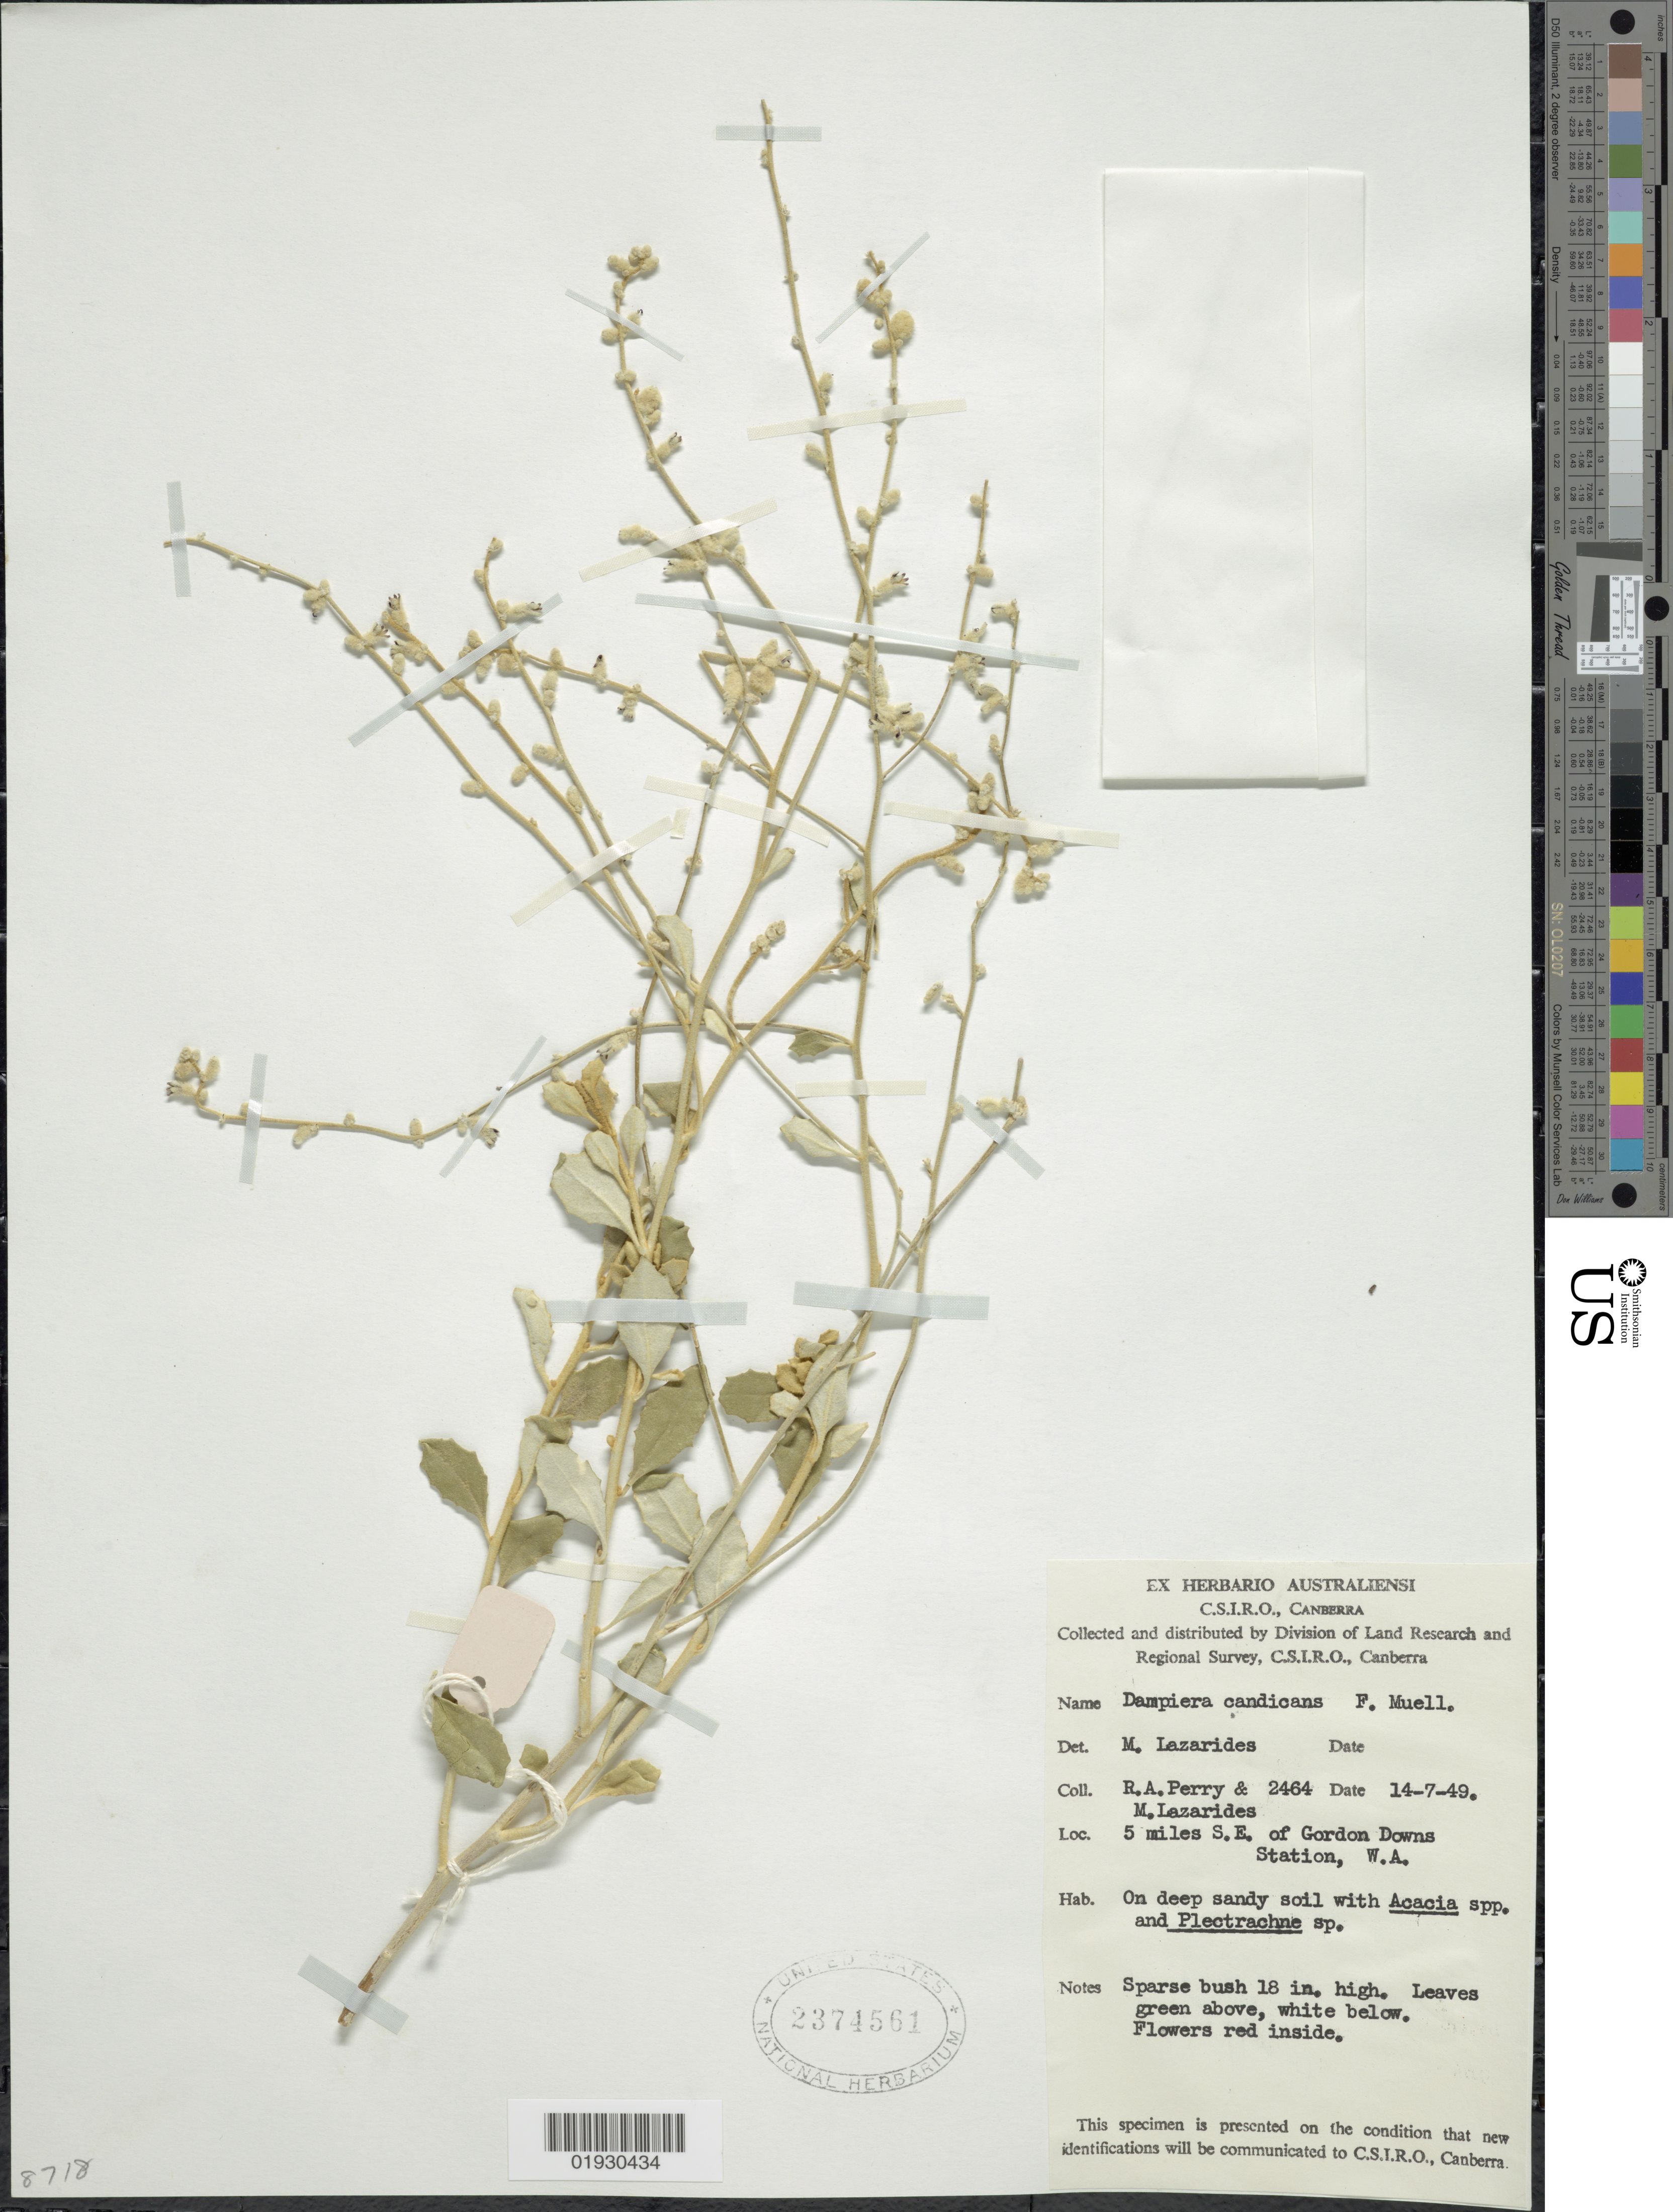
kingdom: Plantae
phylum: Tracheophyta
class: Magnoliopsida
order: Asterales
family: Goodeniaceae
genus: Dampiera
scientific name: Dampiera candicans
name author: F. Muell.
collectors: Perry, R. A. & M. Lazarides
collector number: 2464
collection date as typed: Transcribed d/m/y: 14/7/49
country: Australia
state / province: Western Australia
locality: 5 miles S.E. of Gordon Downs Station, W.A.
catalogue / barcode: US 2374561